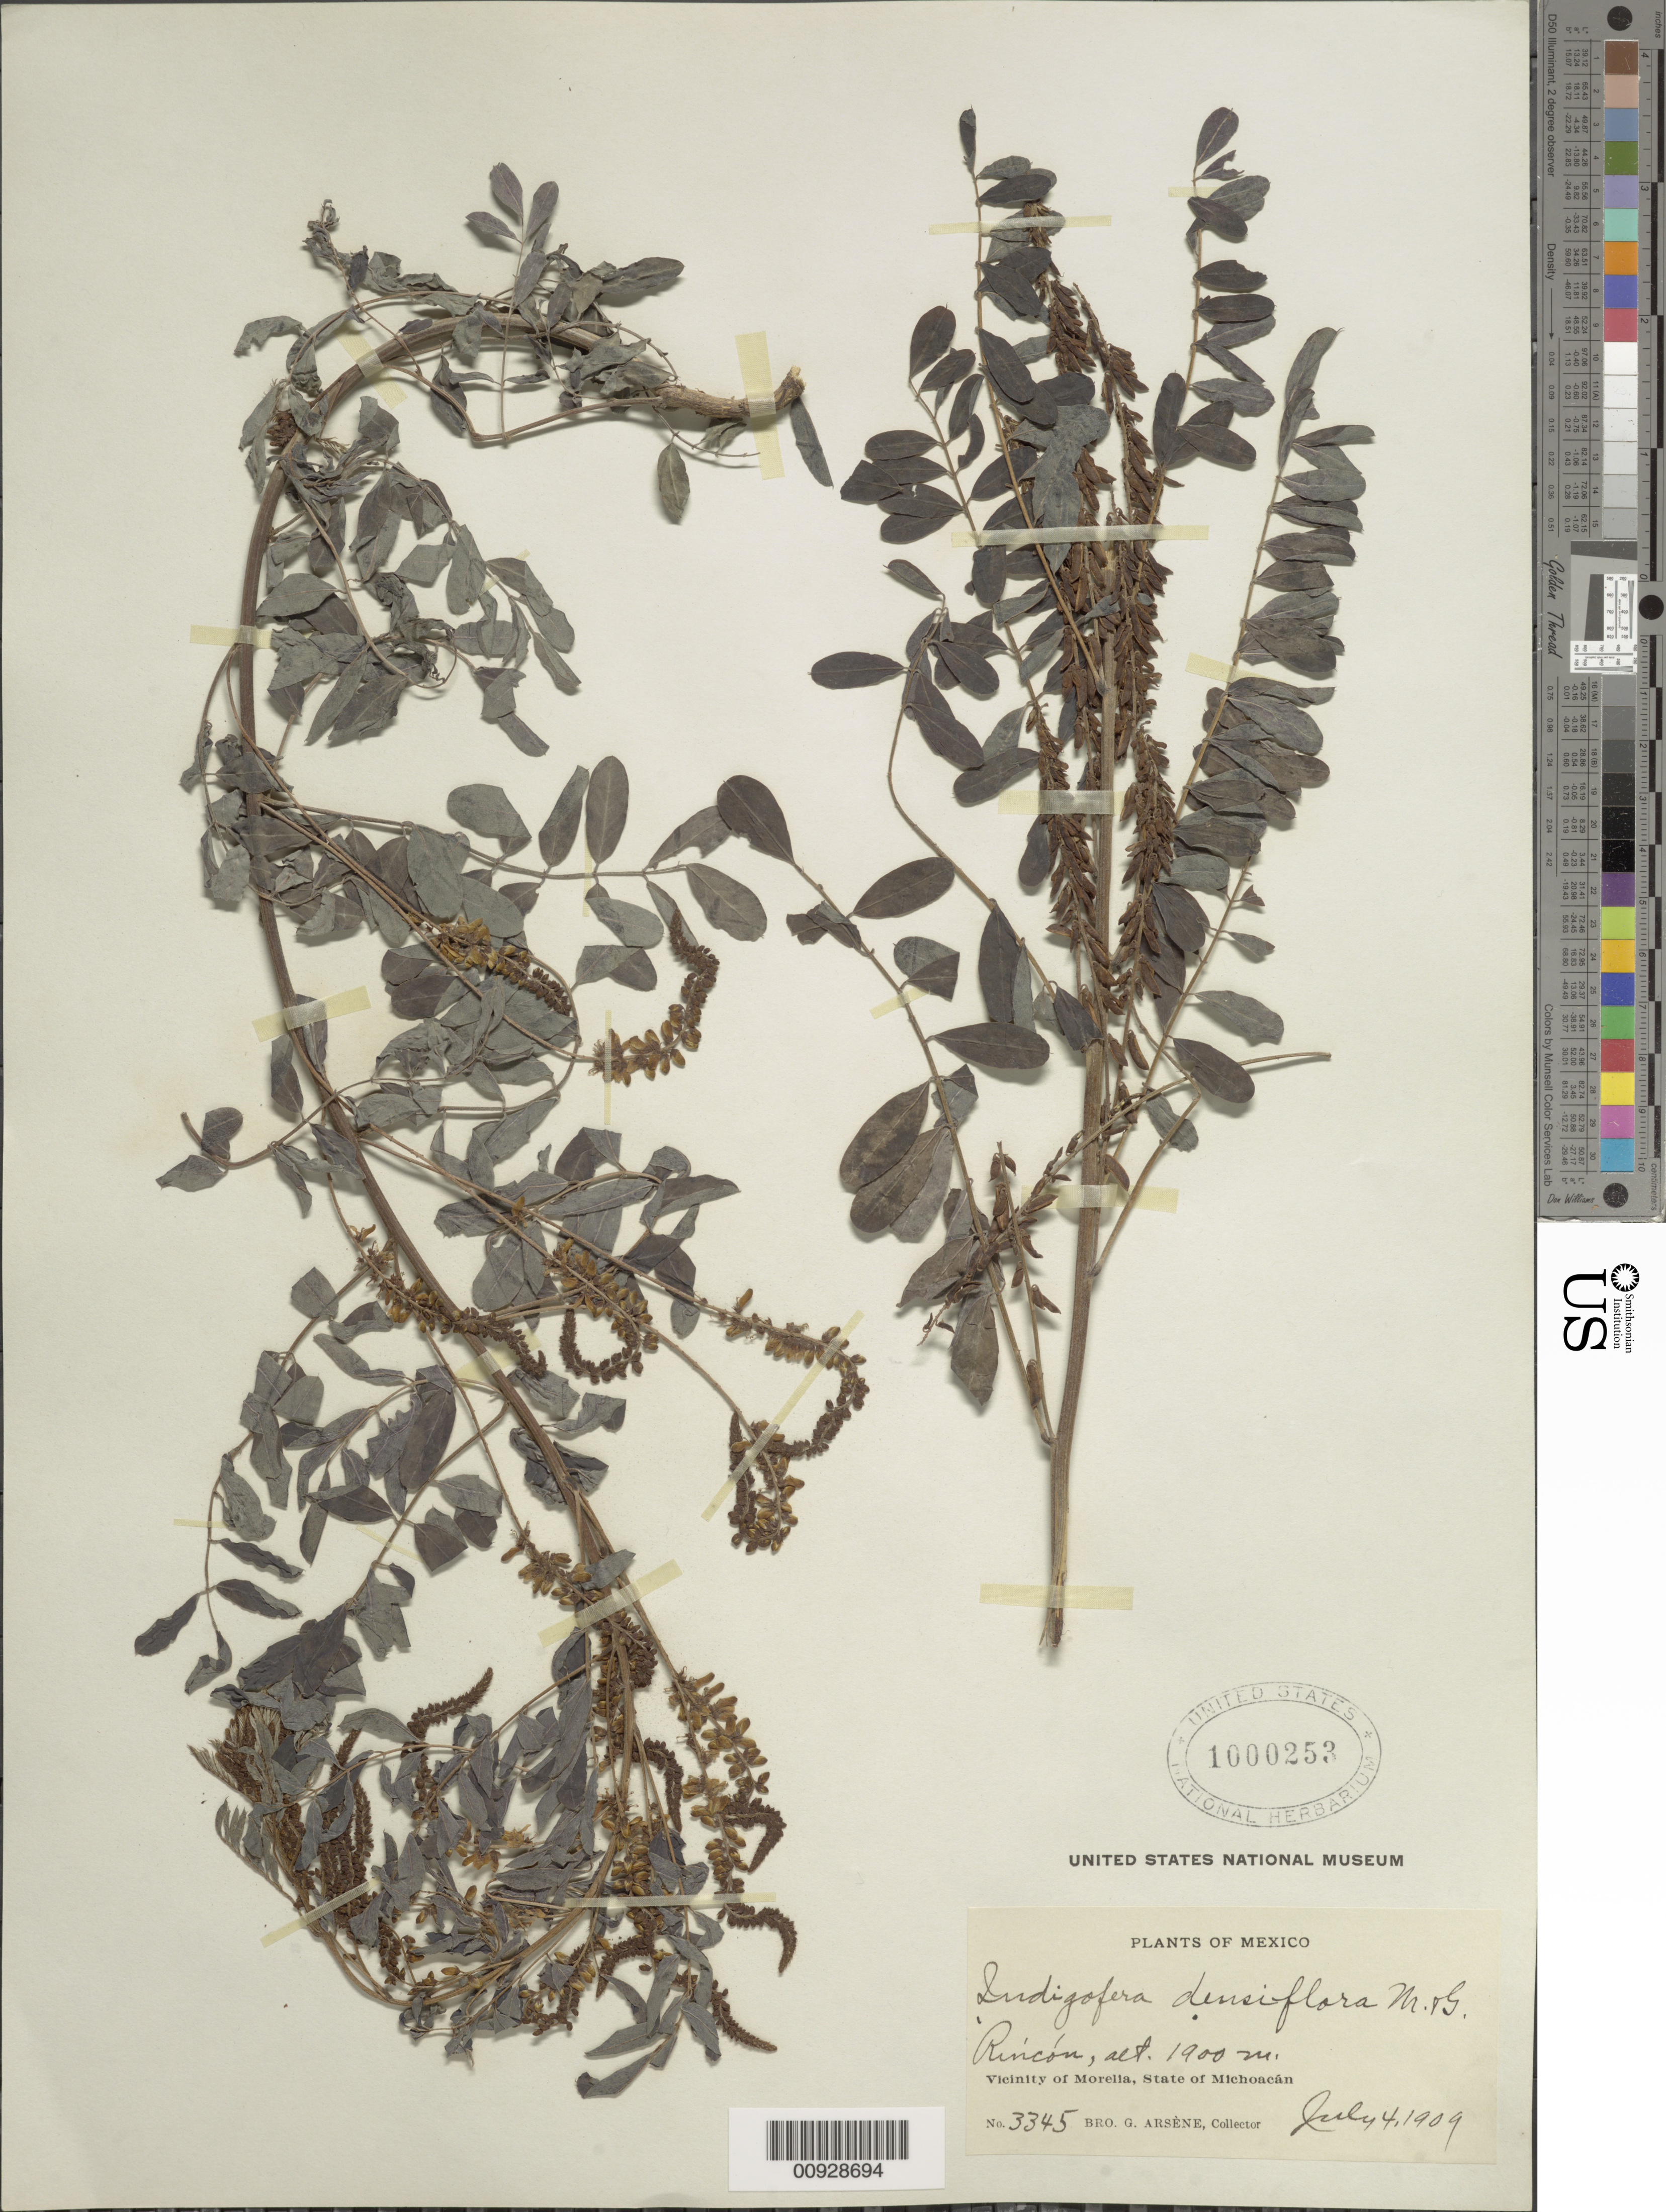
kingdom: Plantae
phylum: Tracheophyta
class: Magnoliopsida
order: Fabales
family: Fabaceae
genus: Indigofera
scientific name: Indigofera densiflora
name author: M. Martens & Galeotti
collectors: Bro. G. Arsène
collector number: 3345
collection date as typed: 04 Jul 1909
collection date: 1909-07-04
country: Mexico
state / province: Michoacán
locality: Rincón. Vicinity of Morelia.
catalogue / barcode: US 1000253